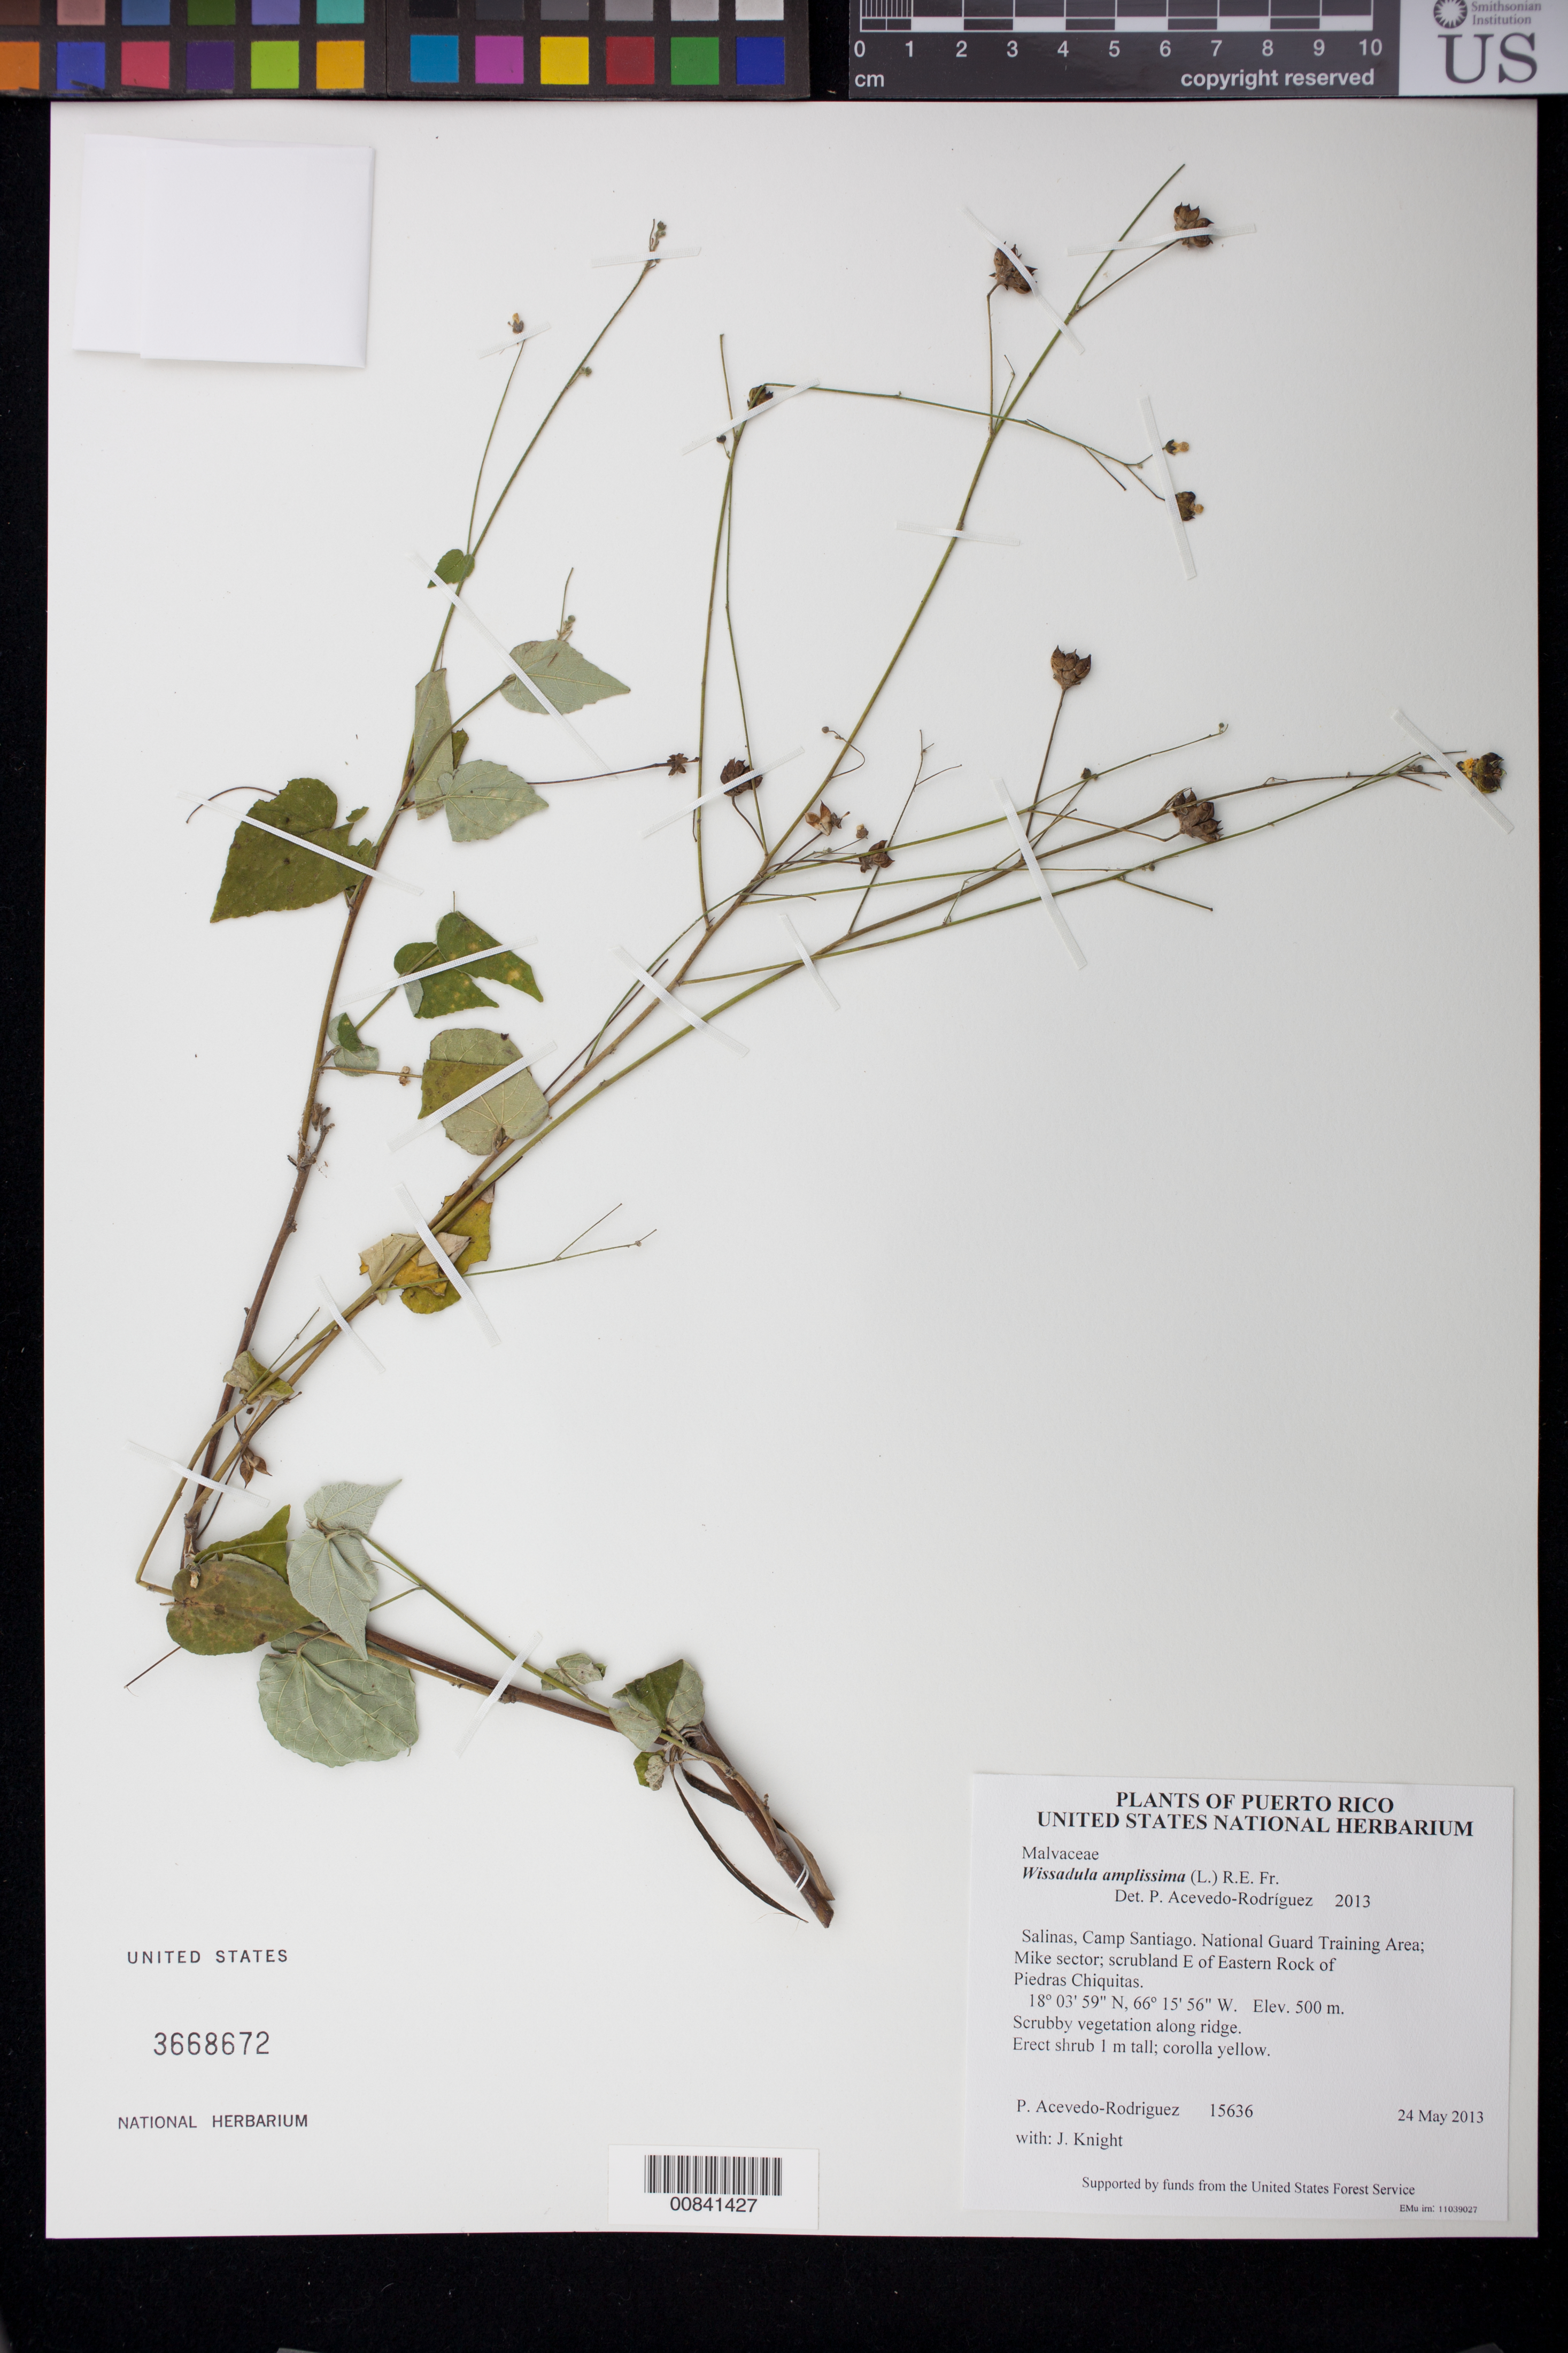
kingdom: Plantae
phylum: Tracheophyta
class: Magnoliopsida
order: Malvales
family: Malvaceae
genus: Wissadula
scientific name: Wissadula amplissima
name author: (L.) R.E. Fr.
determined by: Acevedo-Rodríguez, P., (BOT), Smithsonian Institution - National Museum of Natural History (UNITED STATES)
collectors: P. Acevedo-Rodr. & J. Knight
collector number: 15636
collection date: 2013-05-24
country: Puerto Rico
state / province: Salinas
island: Puerto Rico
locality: Camp Santiago. National Guard Training Area; Mike sector; scrubland E of Eastern Rock of Piedras Chiquitas.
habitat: Scrubby vegetation along ridge.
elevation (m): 500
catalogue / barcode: US 3668672